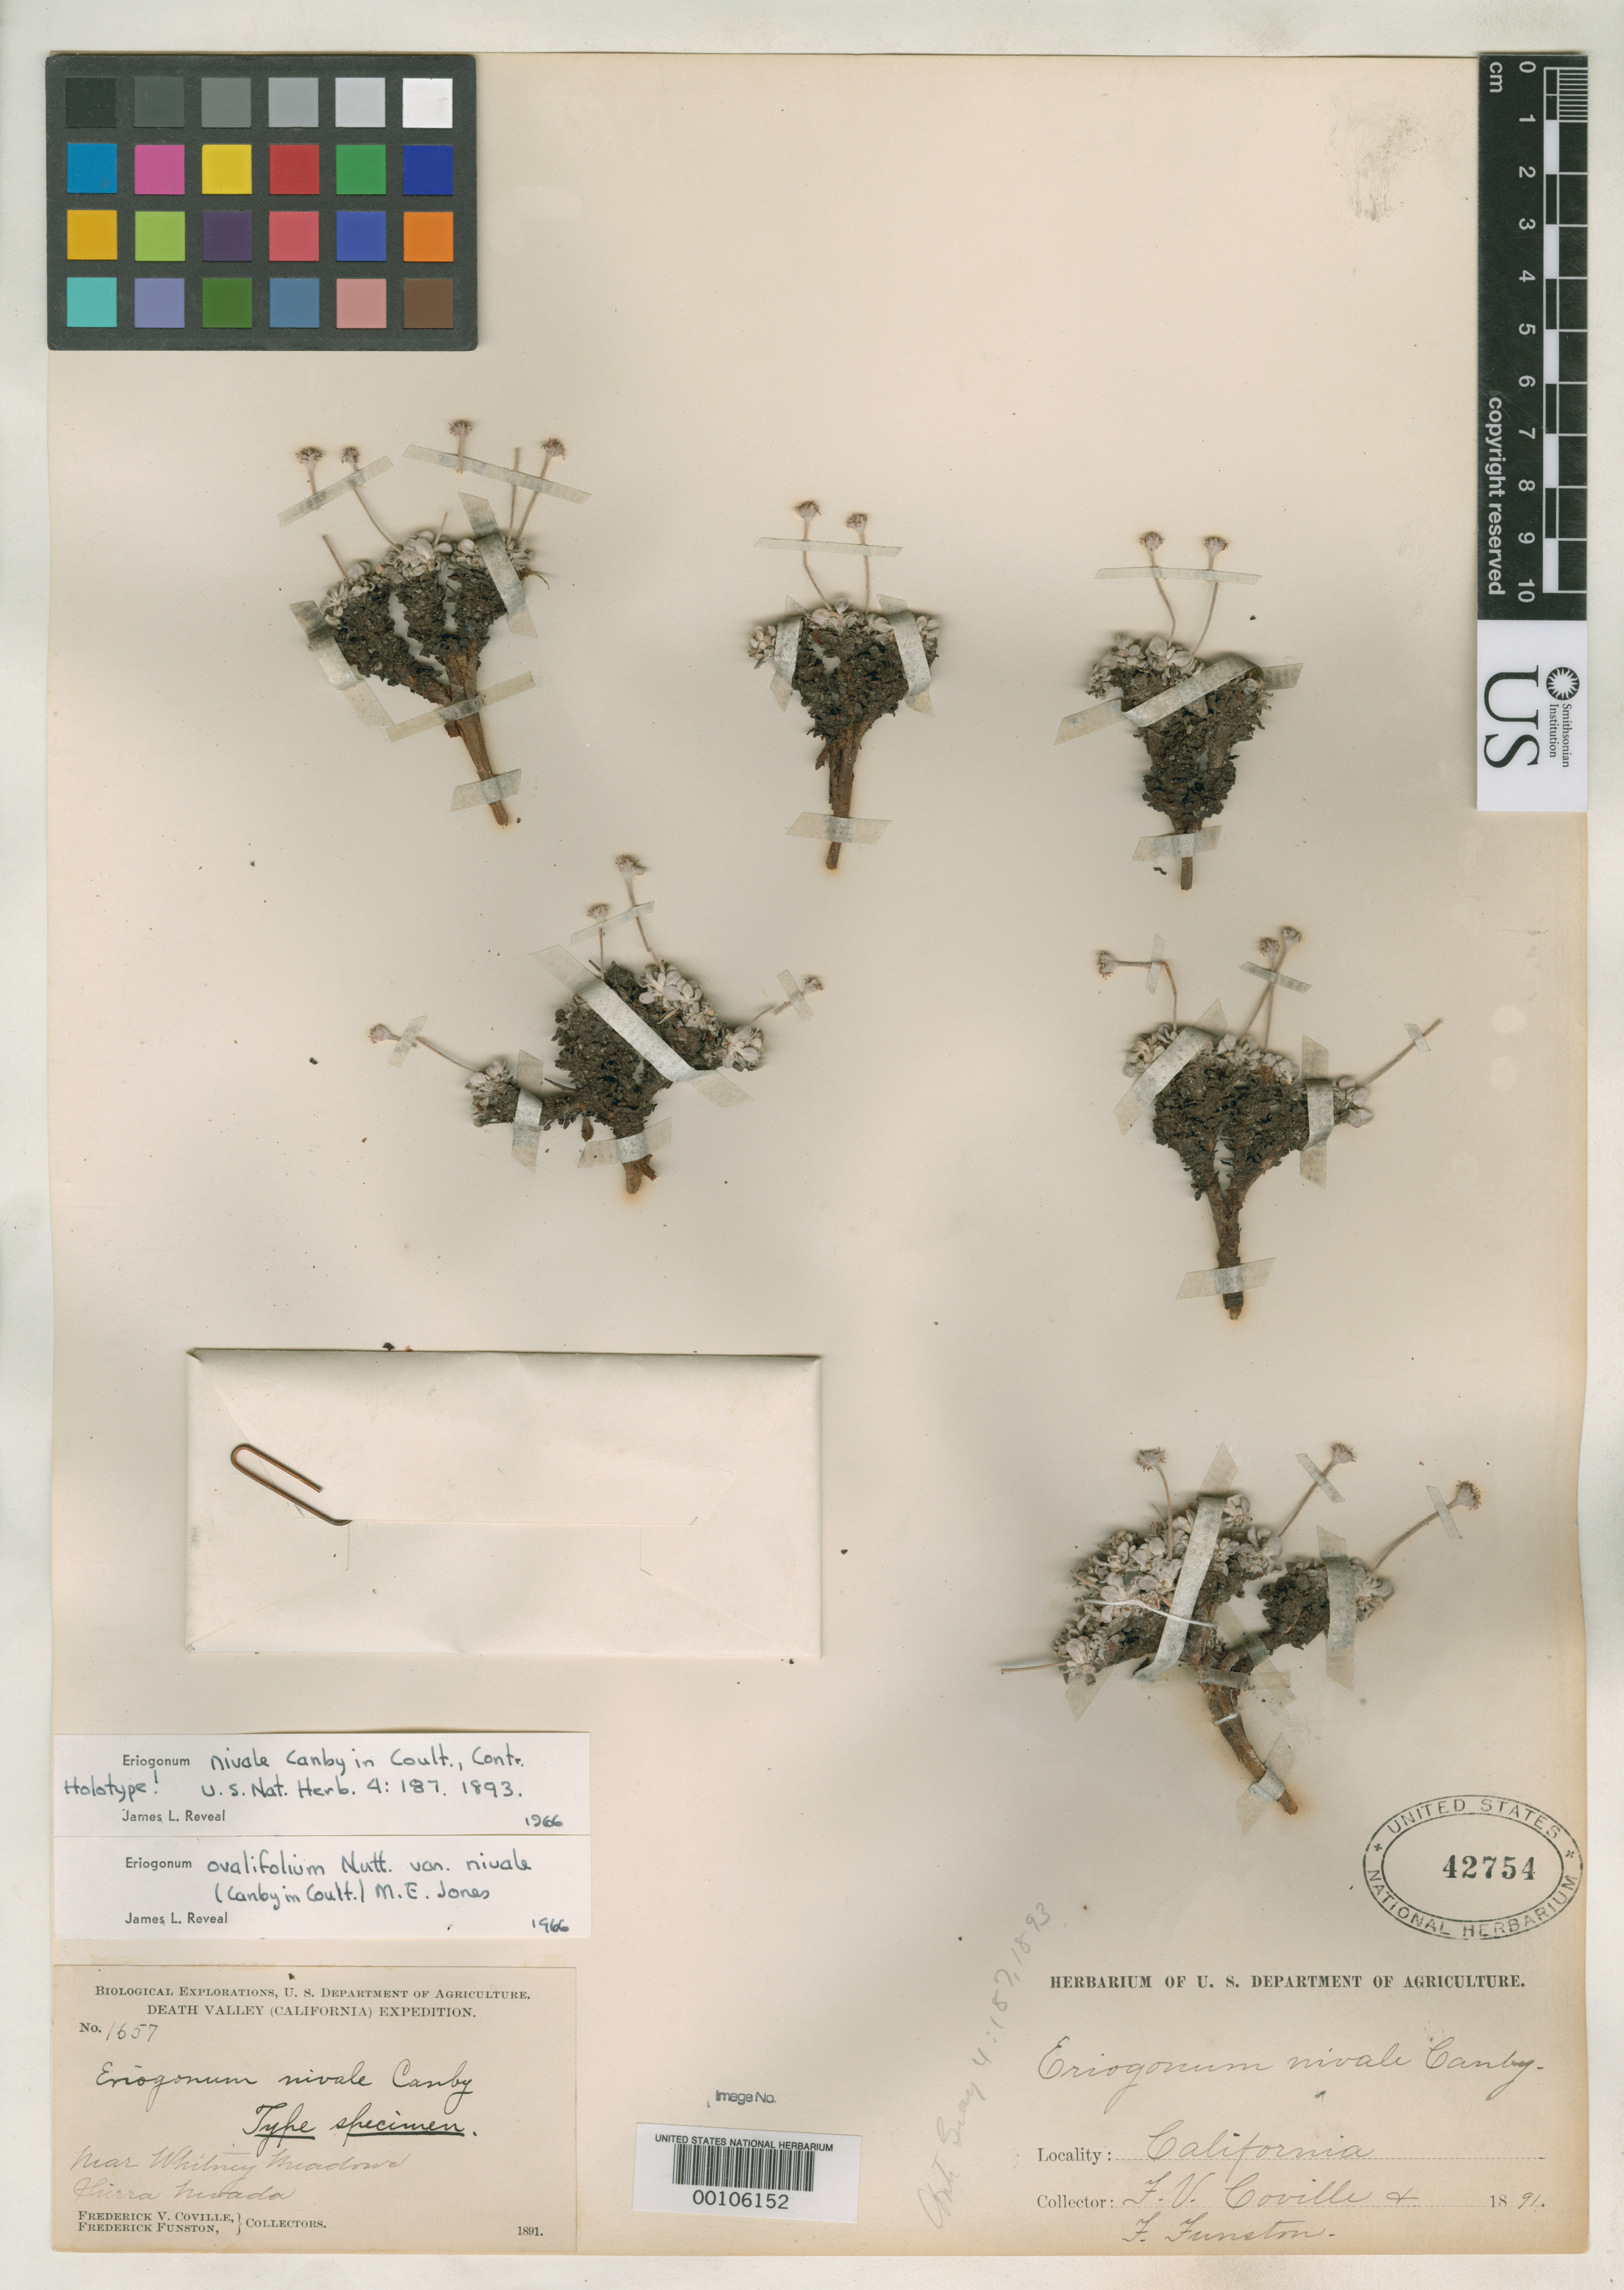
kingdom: Plantae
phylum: Tracheophyta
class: Magnoliopsida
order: Caryophyllales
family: Polygonaceae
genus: Eriogonum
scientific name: Eriogonum nivale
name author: Canby in J.M. Coult.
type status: Holotype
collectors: F. V. Coville & F. Funston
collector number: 1657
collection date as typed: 20 Aug 1891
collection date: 1891-08-20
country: United States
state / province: California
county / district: Tulare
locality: At timberline northwest of Whitney Meadows.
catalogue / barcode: US 42754